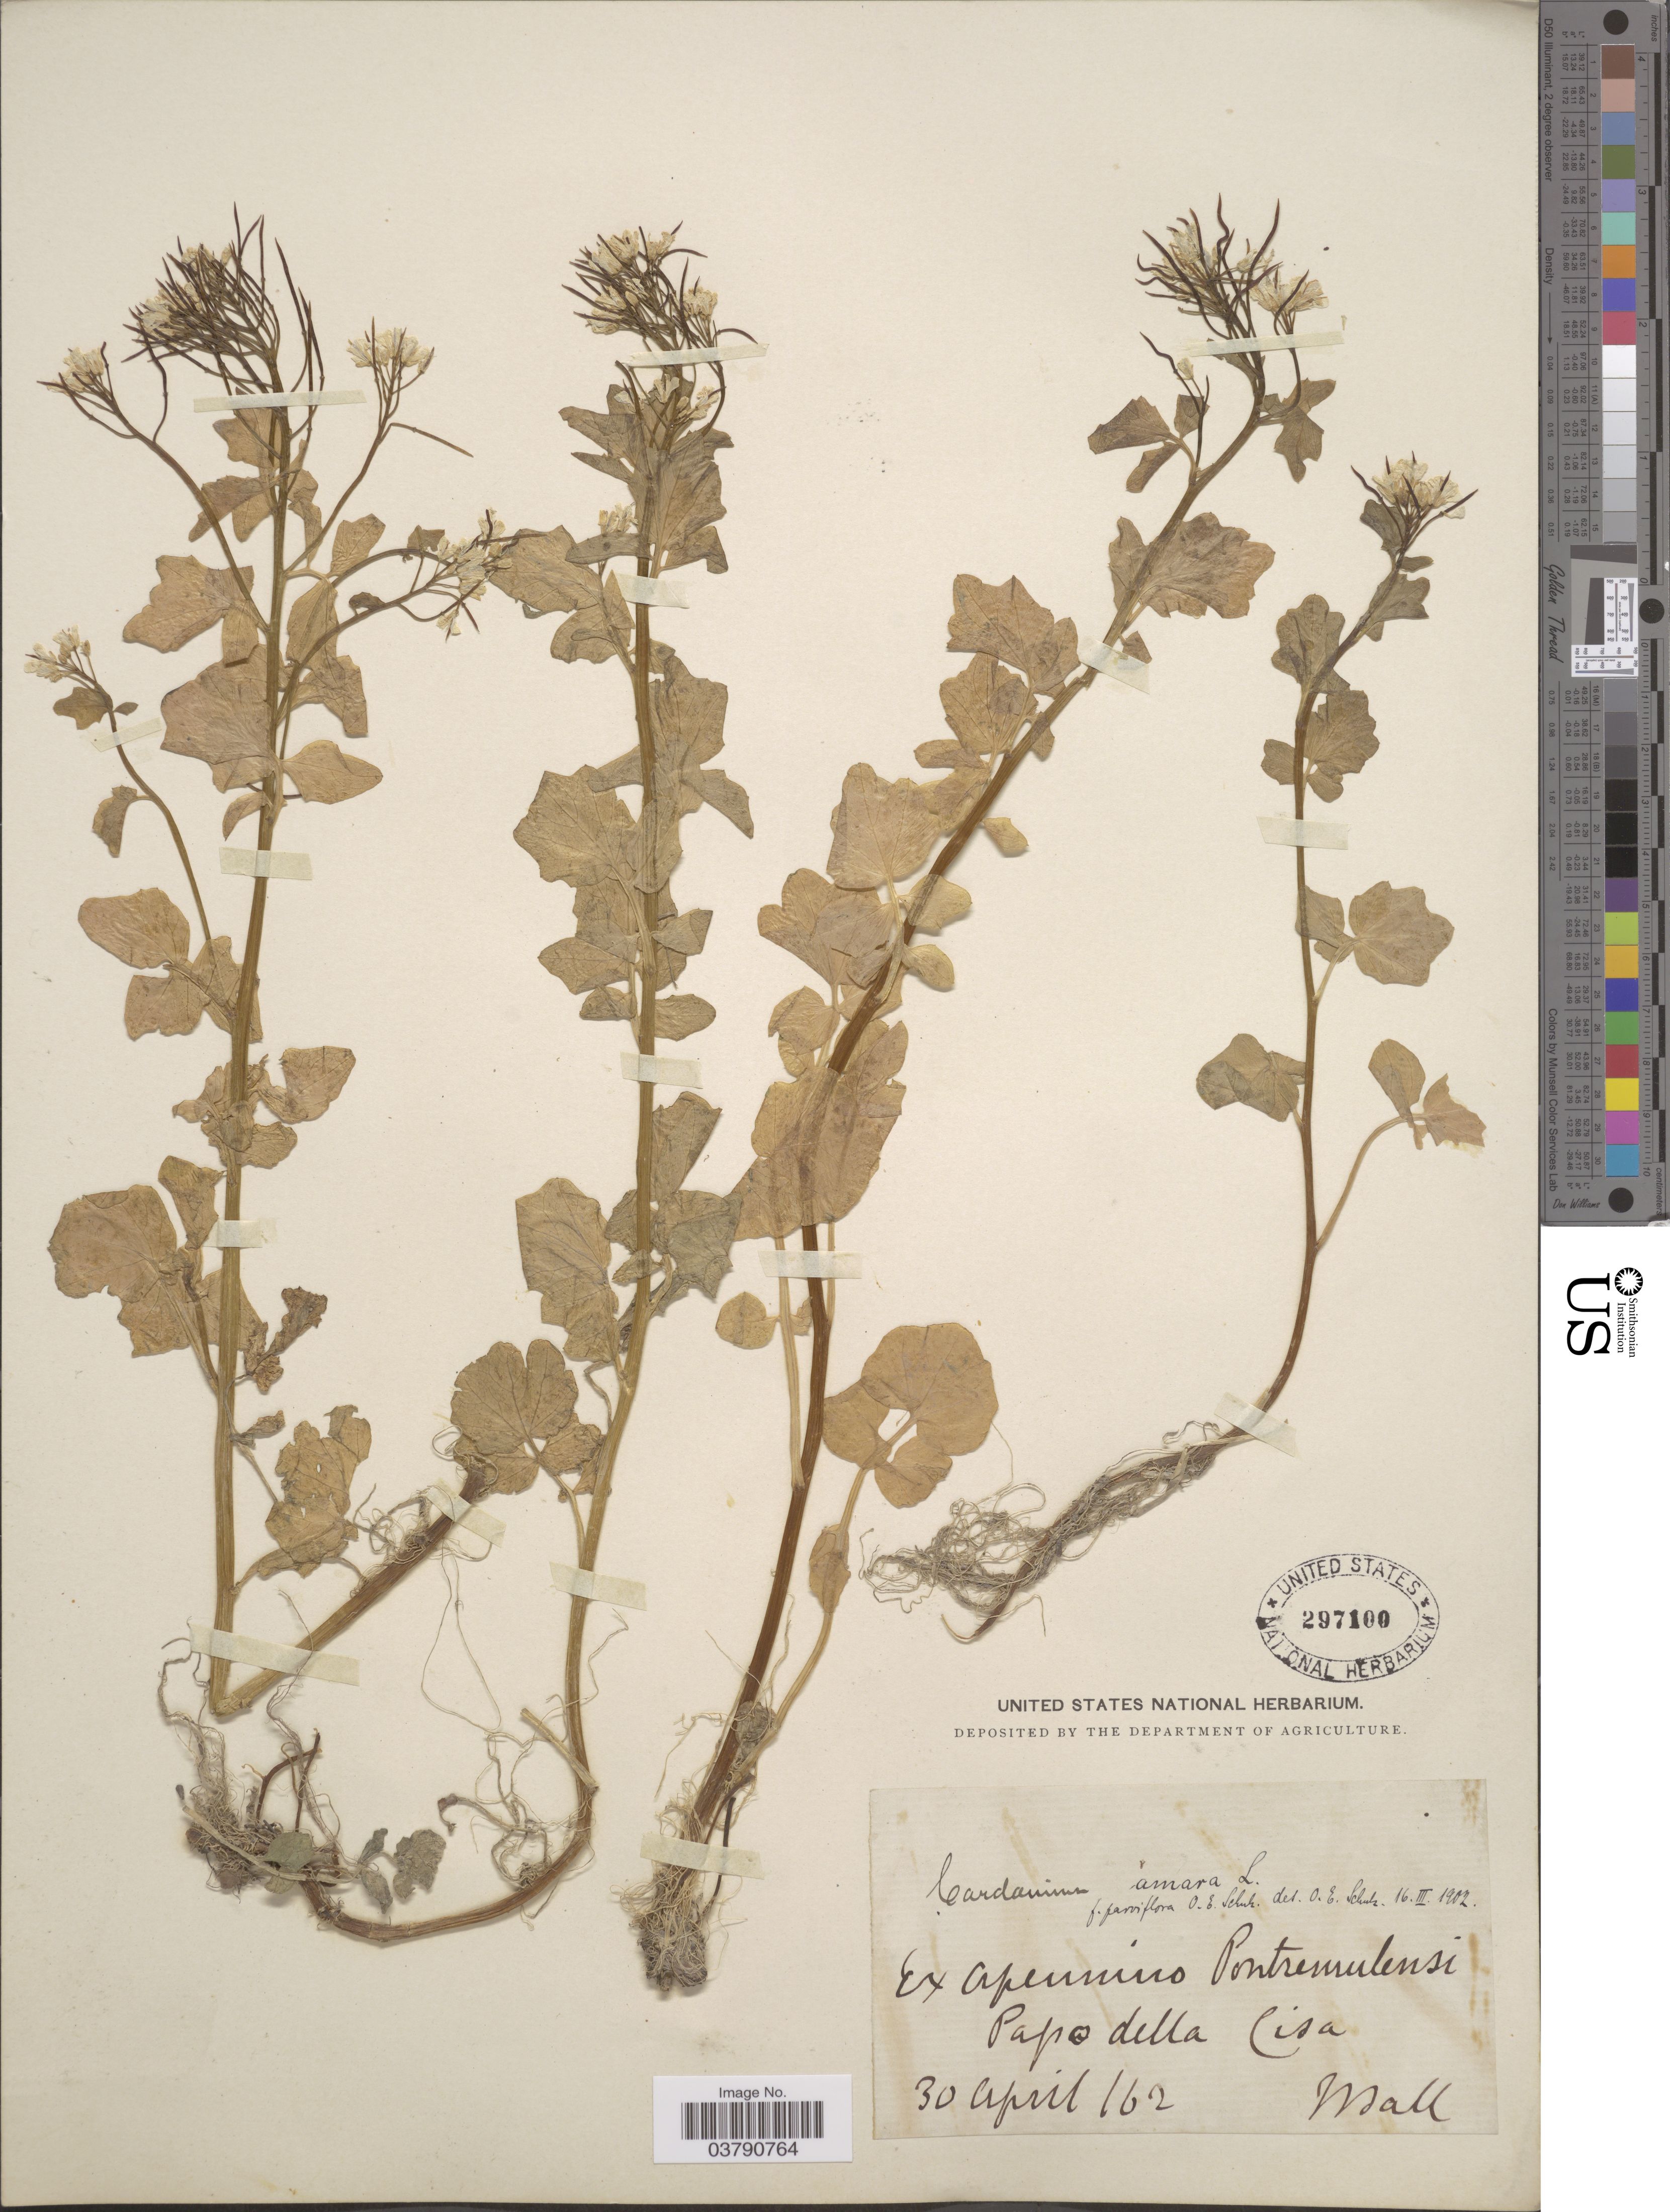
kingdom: Plantae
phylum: Tracheophyta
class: Magnoliopsida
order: Brassicales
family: Brassicaceae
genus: Cardamine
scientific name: Cardamine amara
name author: L.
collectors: J. Ball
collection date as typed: Transcribed d/m/y: 30/4/62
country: Italy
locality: Ex Apennino Pontremulensi Passo della Cisa.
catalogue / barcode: US 297100